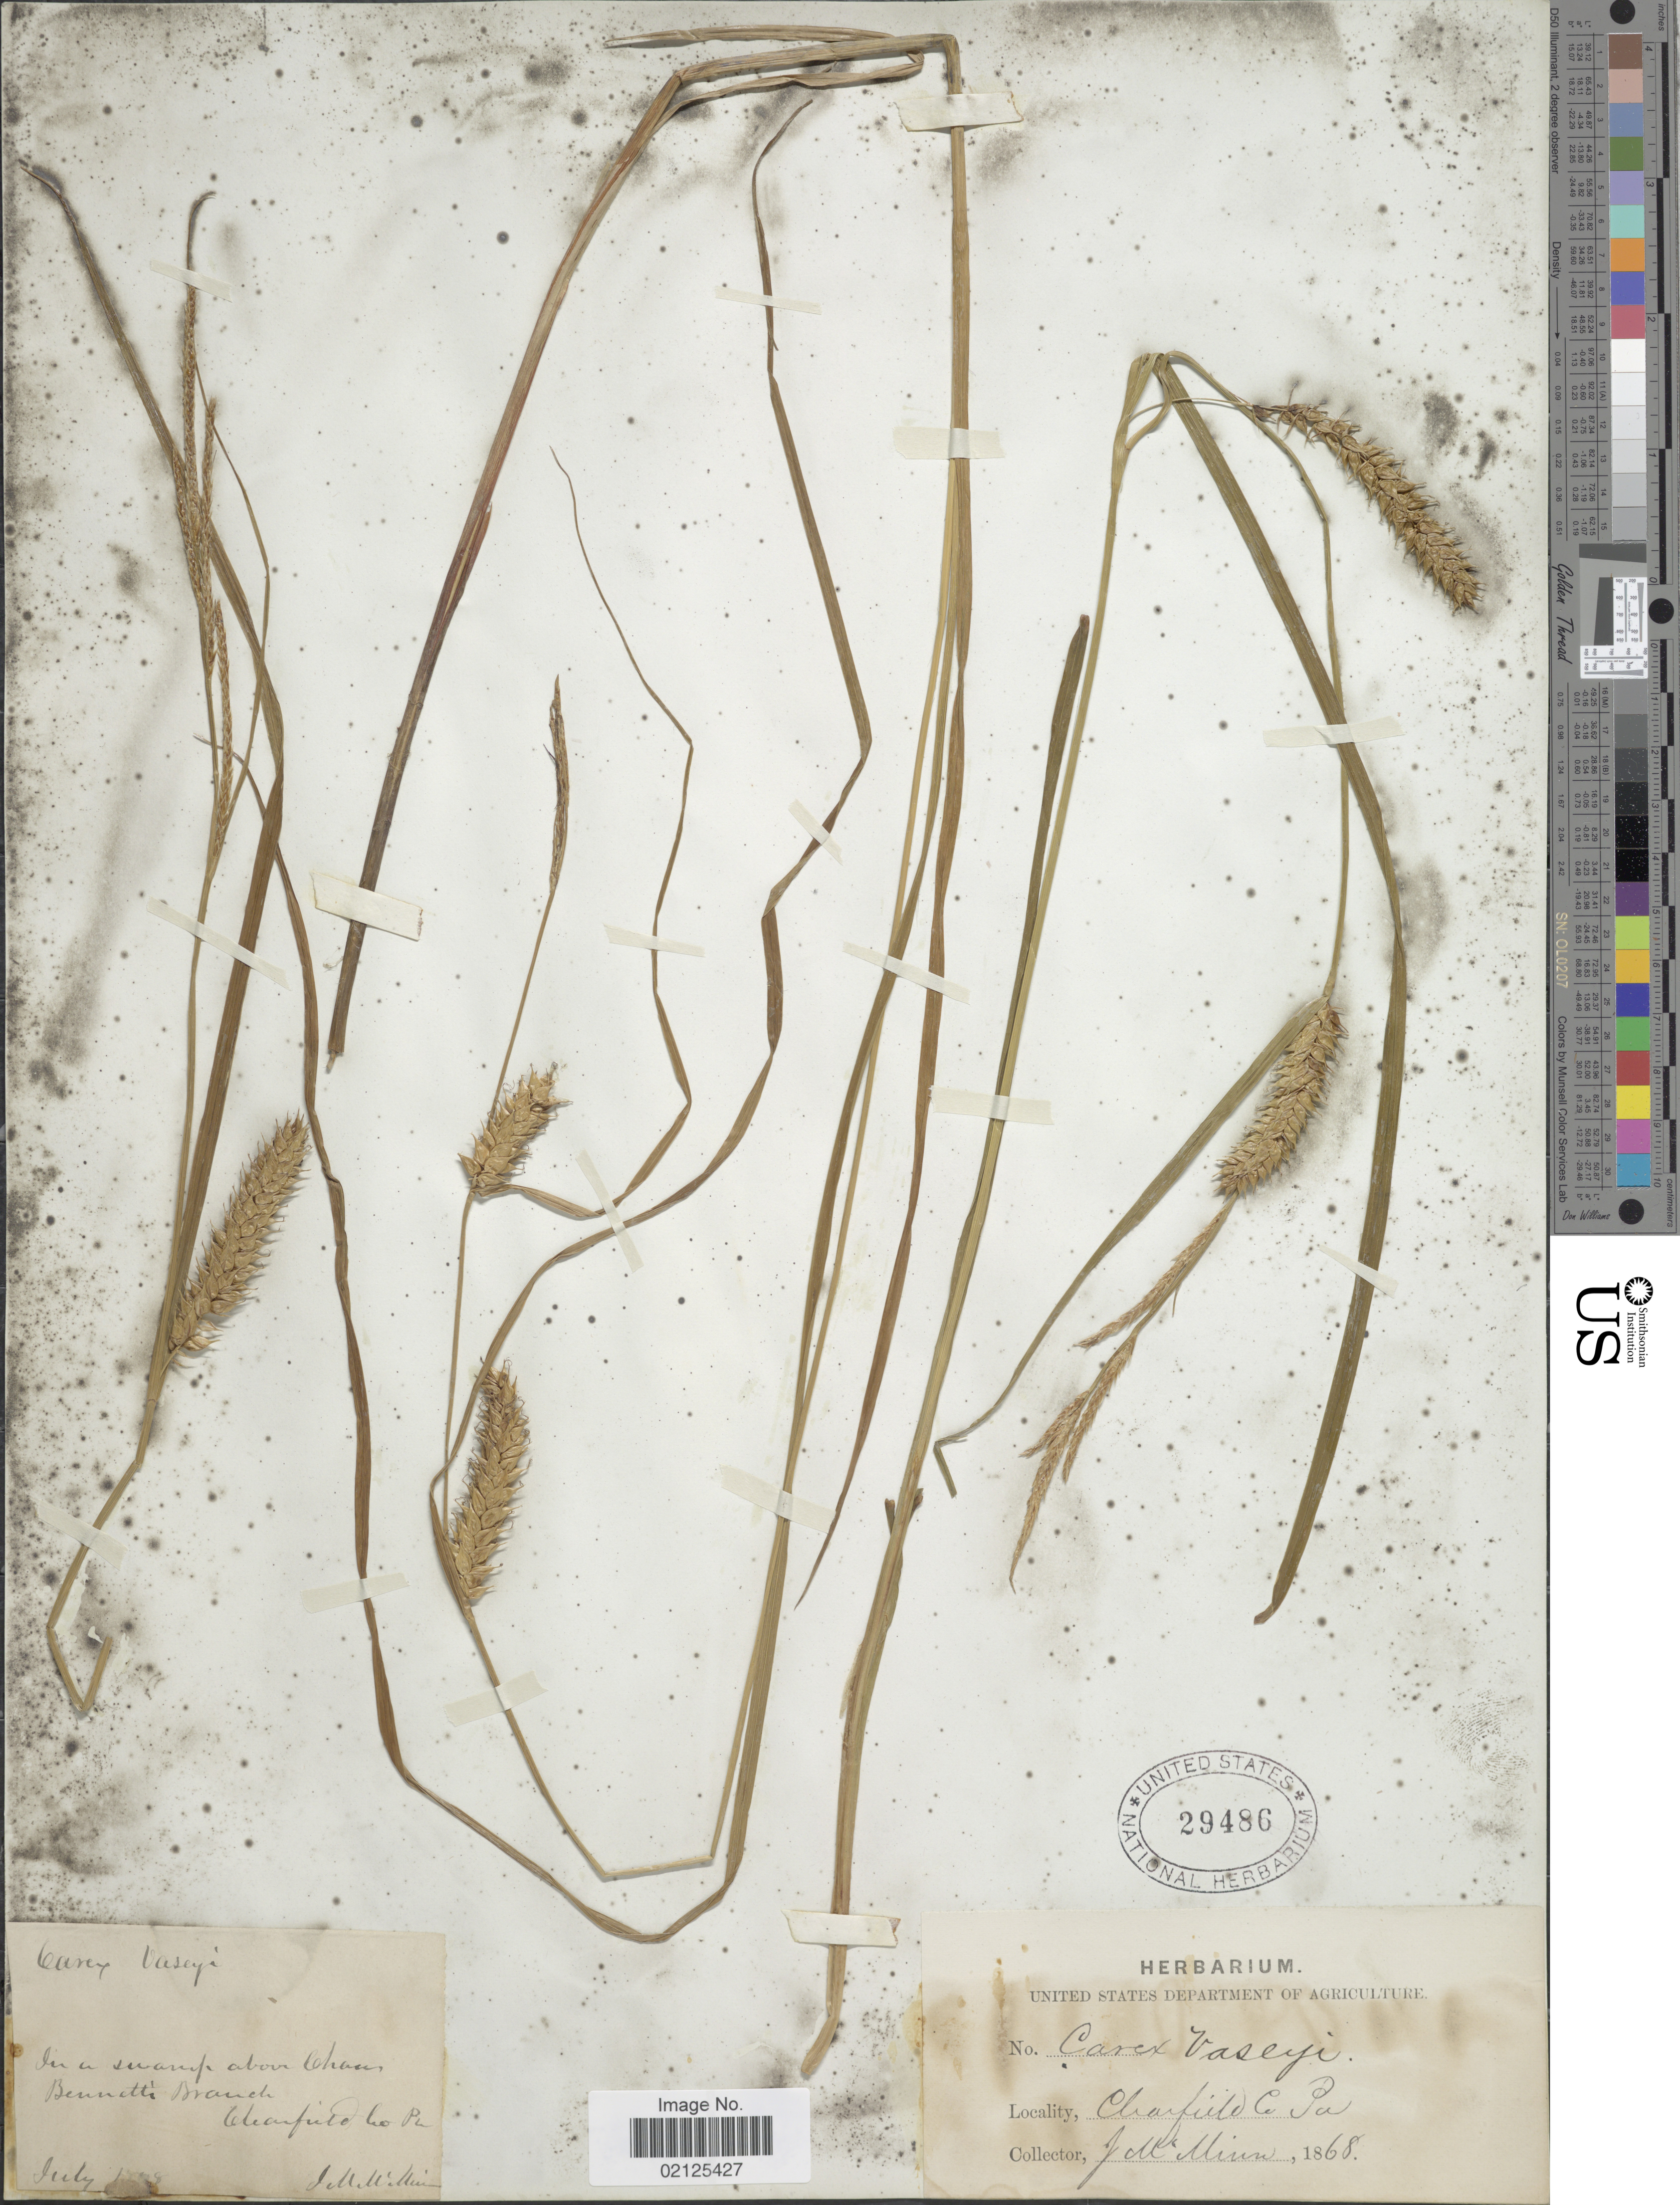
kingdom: Plantae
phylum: Tracheophyta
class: Liliopsida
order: Poales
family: Cyperaceae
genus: Carex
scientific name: Carex vesicaria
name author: L.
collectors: J. McMinn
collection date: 1868-07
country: United States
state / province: Pennsylvania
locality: In a swamp above Cham, Bennetti Branch, Clearfield Co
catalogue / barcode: US 29486